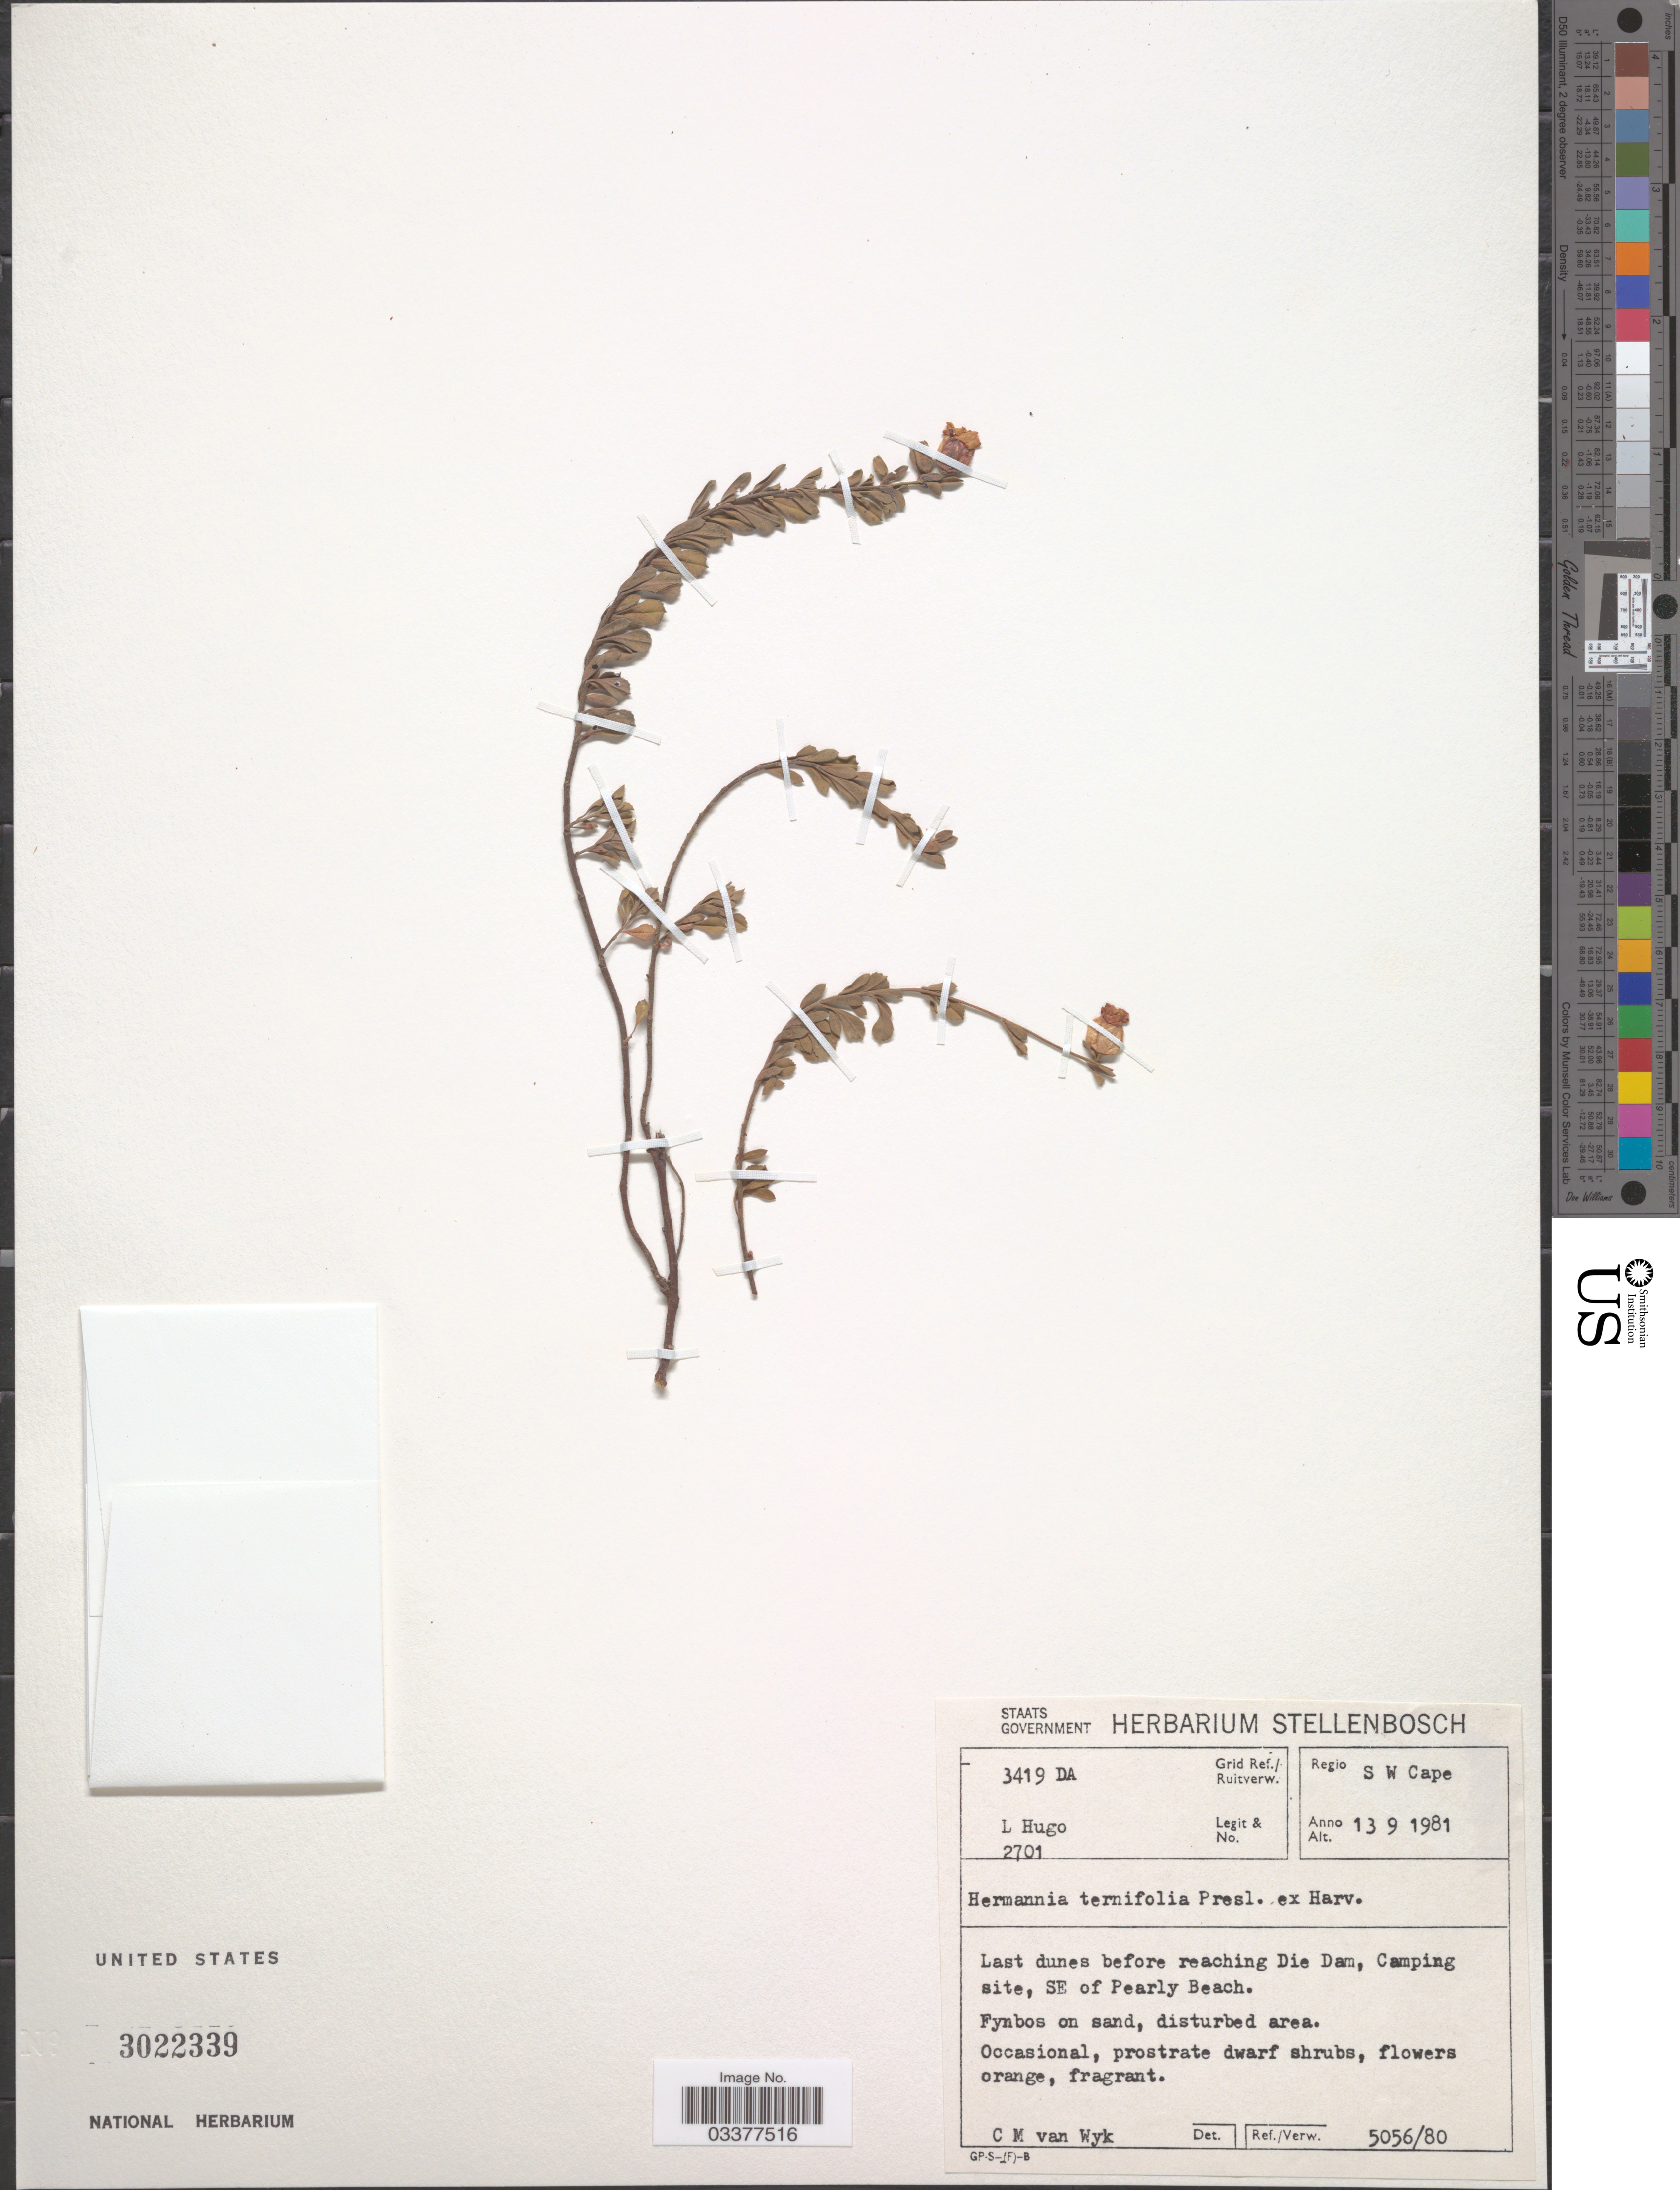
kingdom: Plantae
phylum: Tracheophyta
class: Magnoliopsida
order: Malvales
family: Malvaceae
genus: Hermannia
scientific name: Hermannia ternifolia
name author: C. Presl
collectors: L. Hugo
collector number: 2701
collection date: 1981-09-13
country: South Africa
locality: Regio S W Cape. Grid Ref./Ruitverw. 3419 DA. Last dunes before reaching Die Dam, Camping site, SE of Pearly Beach.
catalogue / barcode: US 3022339